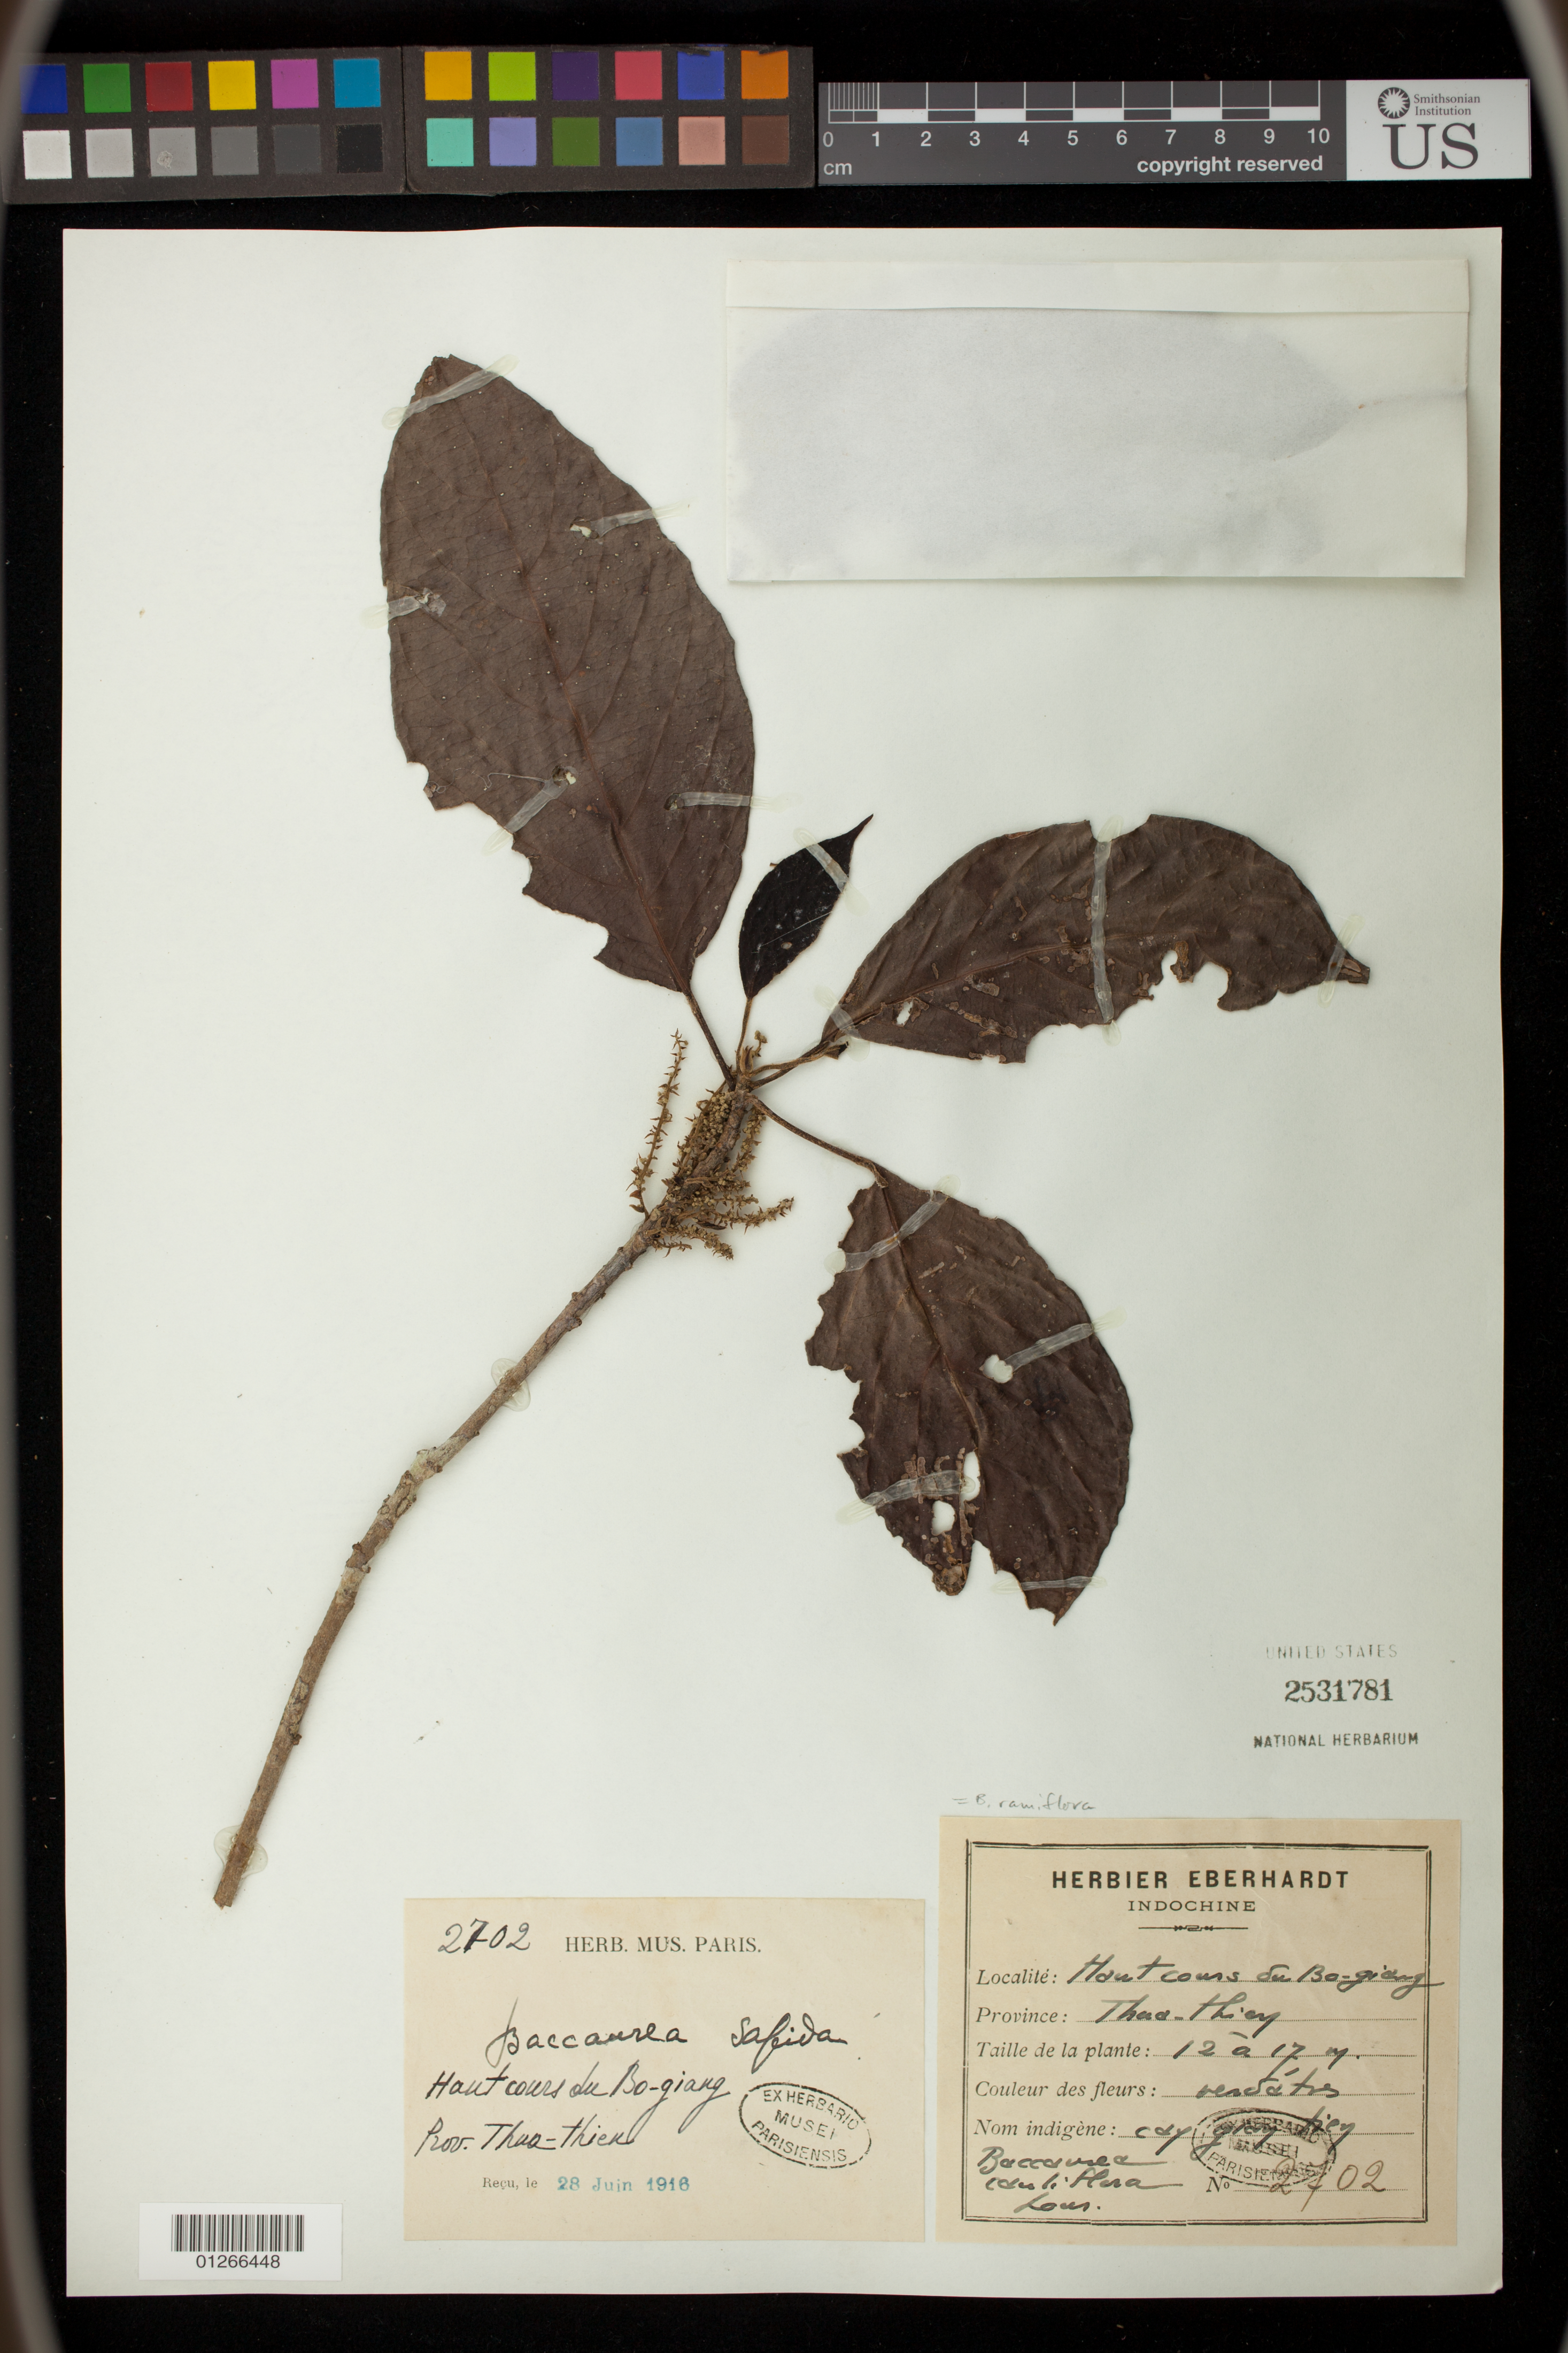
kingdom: Plantae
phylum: Tracheophyta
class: Magnoliopsida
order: Malpighiales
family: Phyllanthaceae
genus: Baccaurea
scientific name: Baccaurea ramiflora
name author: Lour.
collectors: ex herb. Eberhardt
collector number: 2702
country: Vietnam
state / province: Thua Thien-Hue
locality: Indochine. Haut cours du Bo-giang.